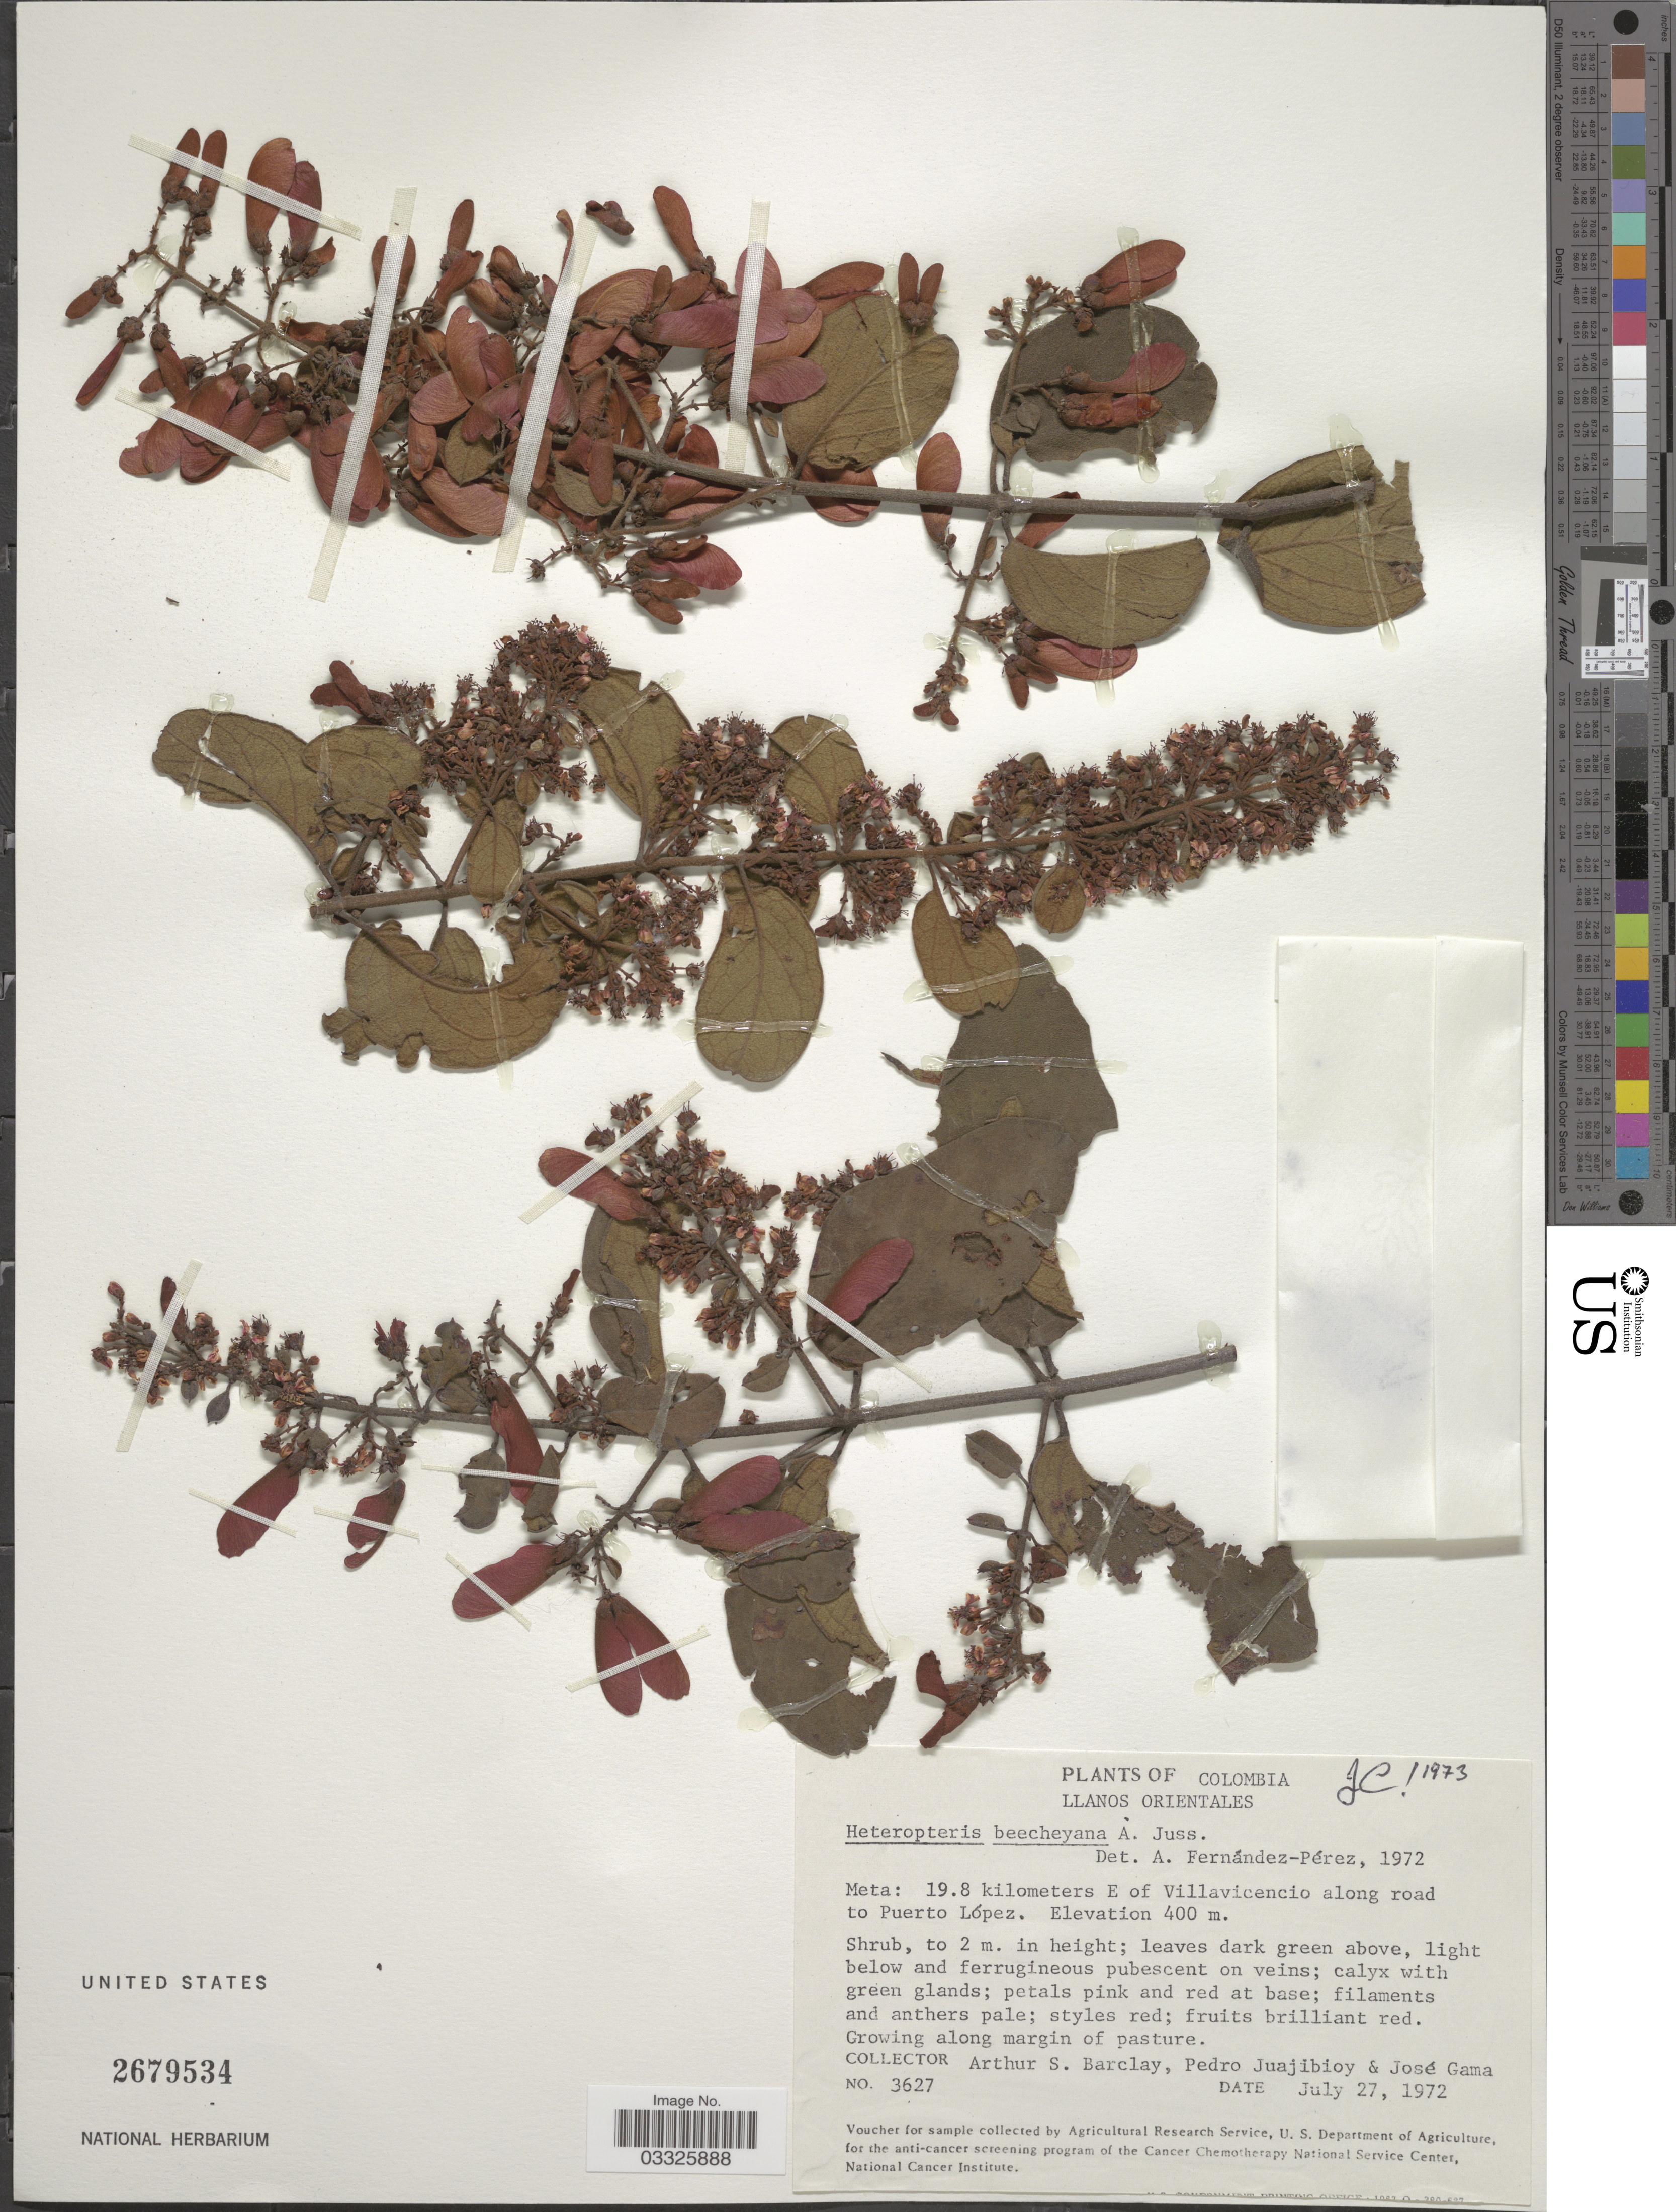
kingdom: Plantae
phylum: Tracheophyta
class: Magnoliopsida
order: Malpighiales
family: Malpighiaceae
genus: Heteropterys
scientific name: Heteropterys beecheyana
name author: A. Juss.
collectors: A. S. Barclay, P. Juajibioy & J. Gama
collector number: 3627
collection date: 1972-07-27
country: Colombia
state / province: Meta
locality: Llanos Orientales. 19.8 kilometers E of Villavicencio along road to Puerto López.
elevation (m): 400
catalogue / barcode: US 2679534